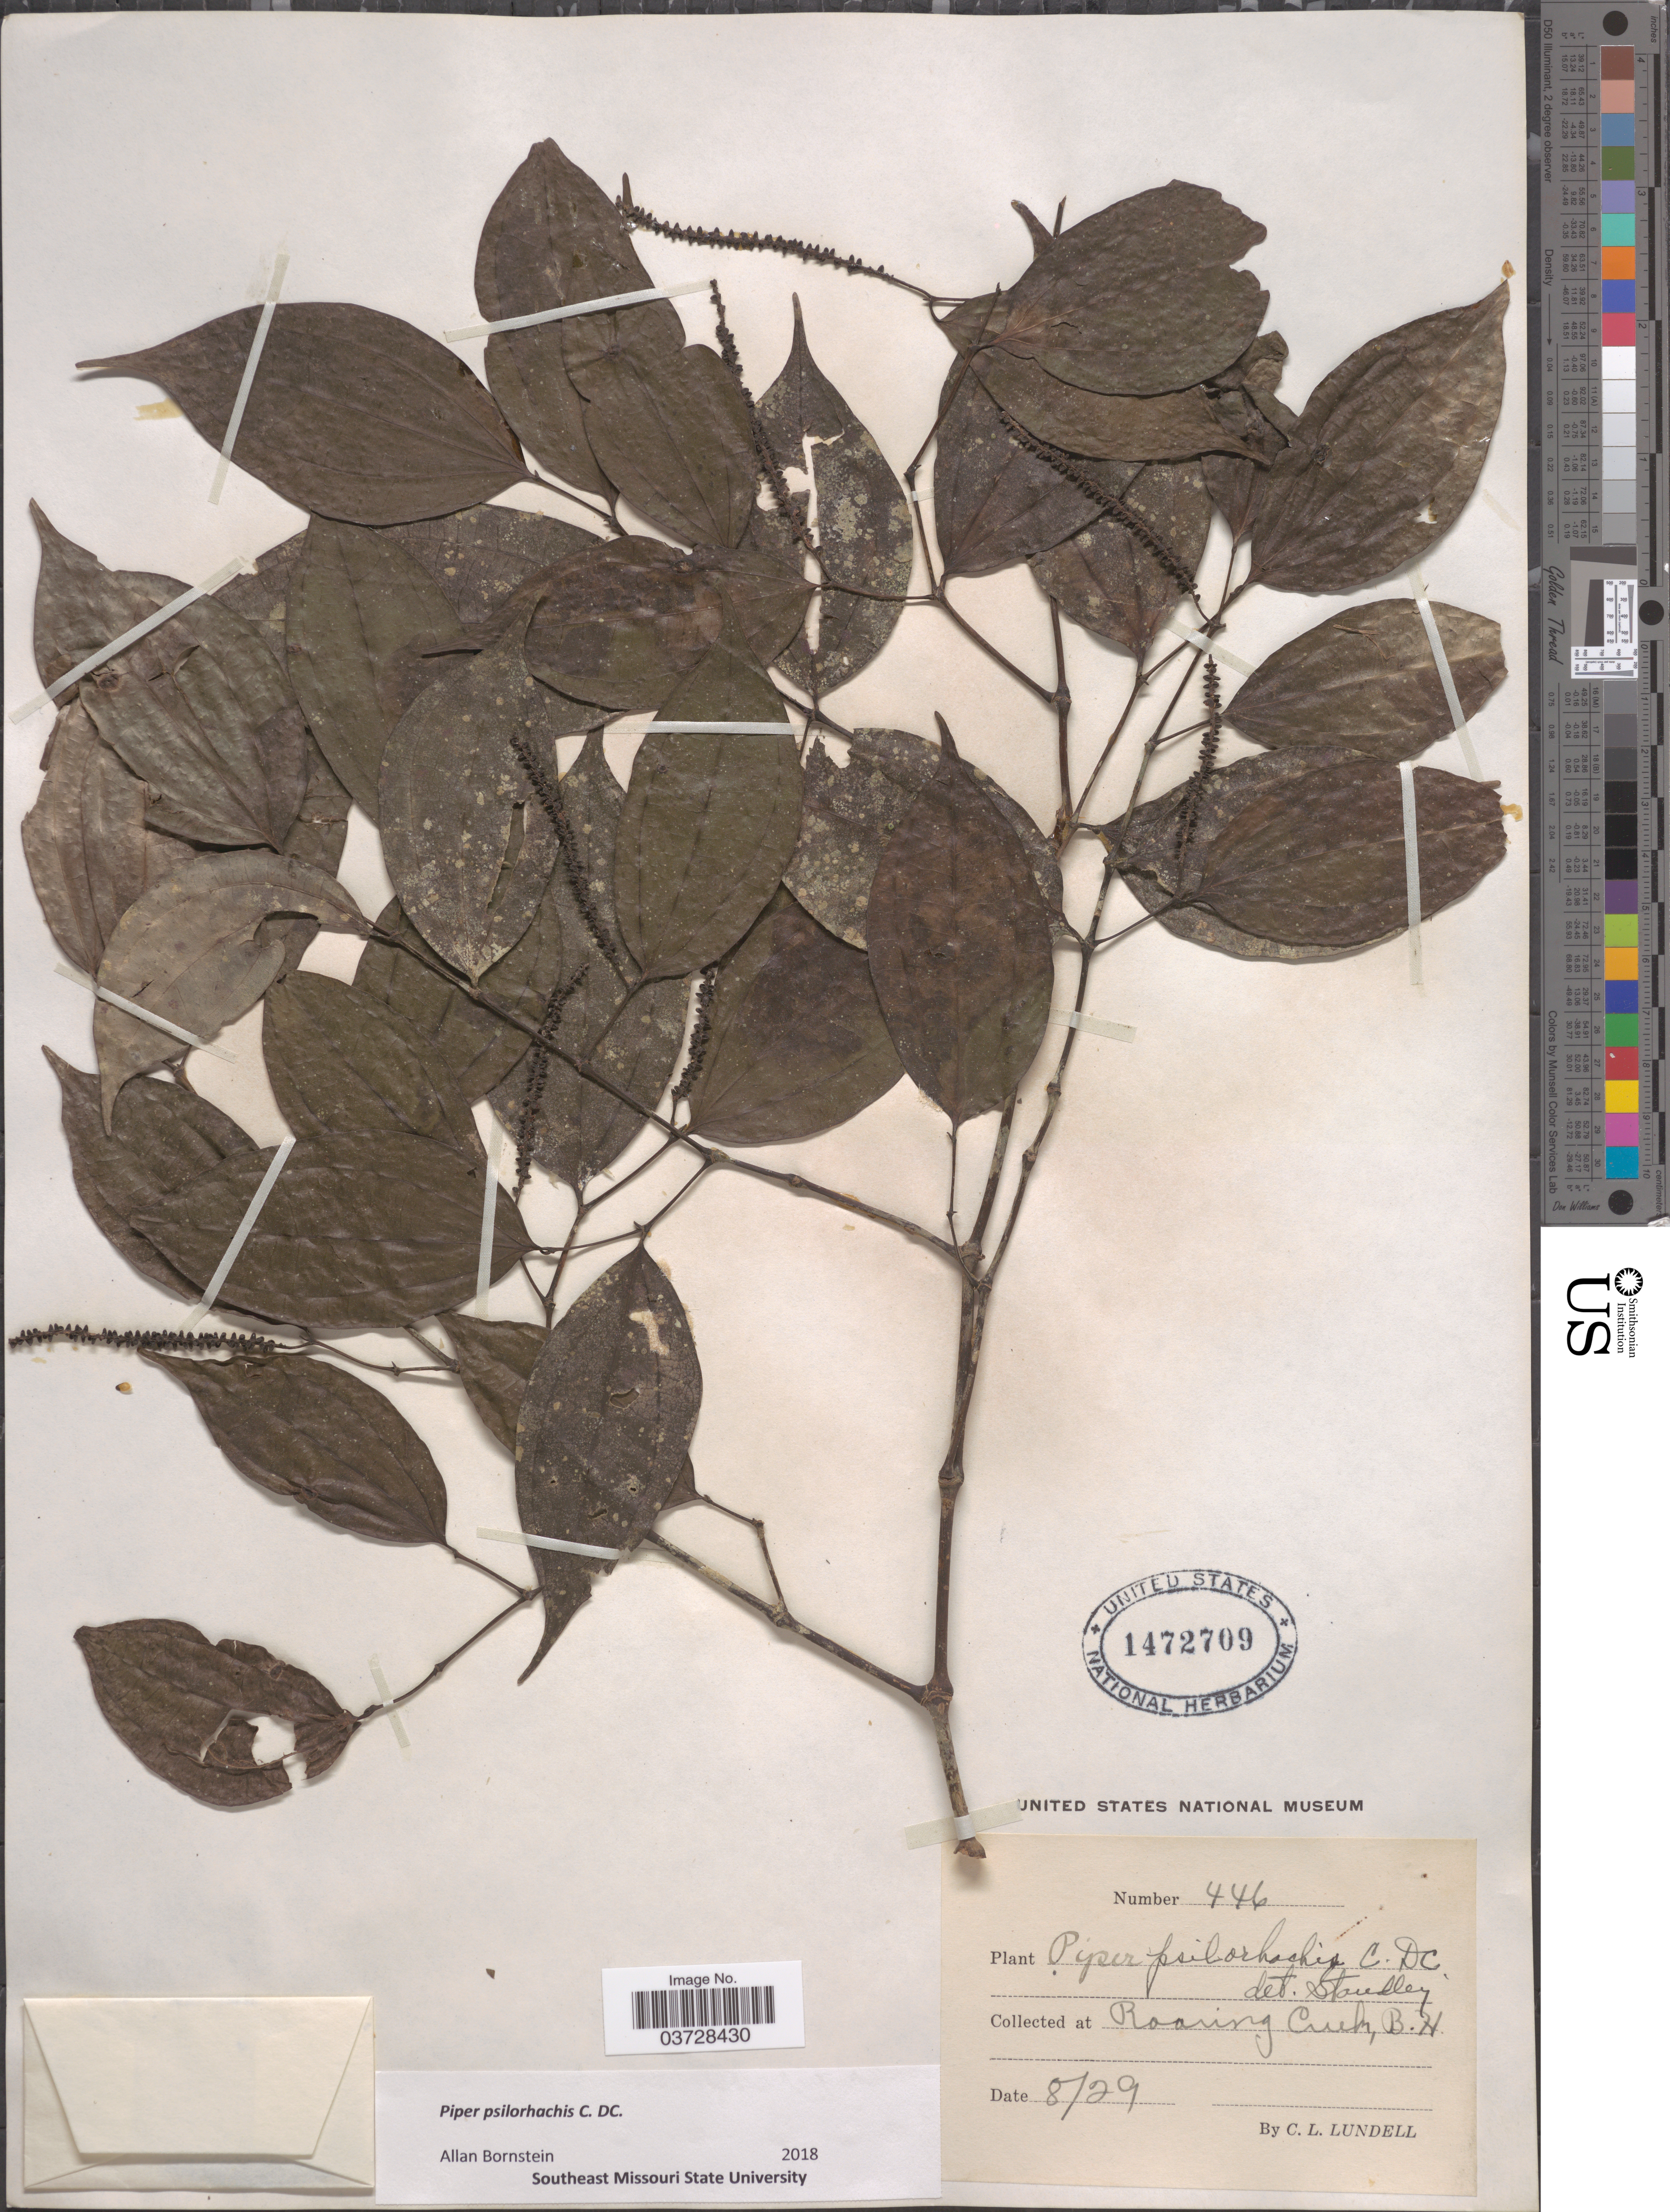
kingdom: Plantae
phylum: Tracheophyta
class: Magnoliopsida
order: Piperales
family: Piperaceae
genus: Piper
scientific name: Piper psilorhachis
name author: C. DC.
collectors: C. L. Lundell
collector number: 446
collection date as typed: Transcribed d/m/y: /8/29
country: Belize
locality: Roaring Creek, B. H.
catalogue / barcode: US 1472709